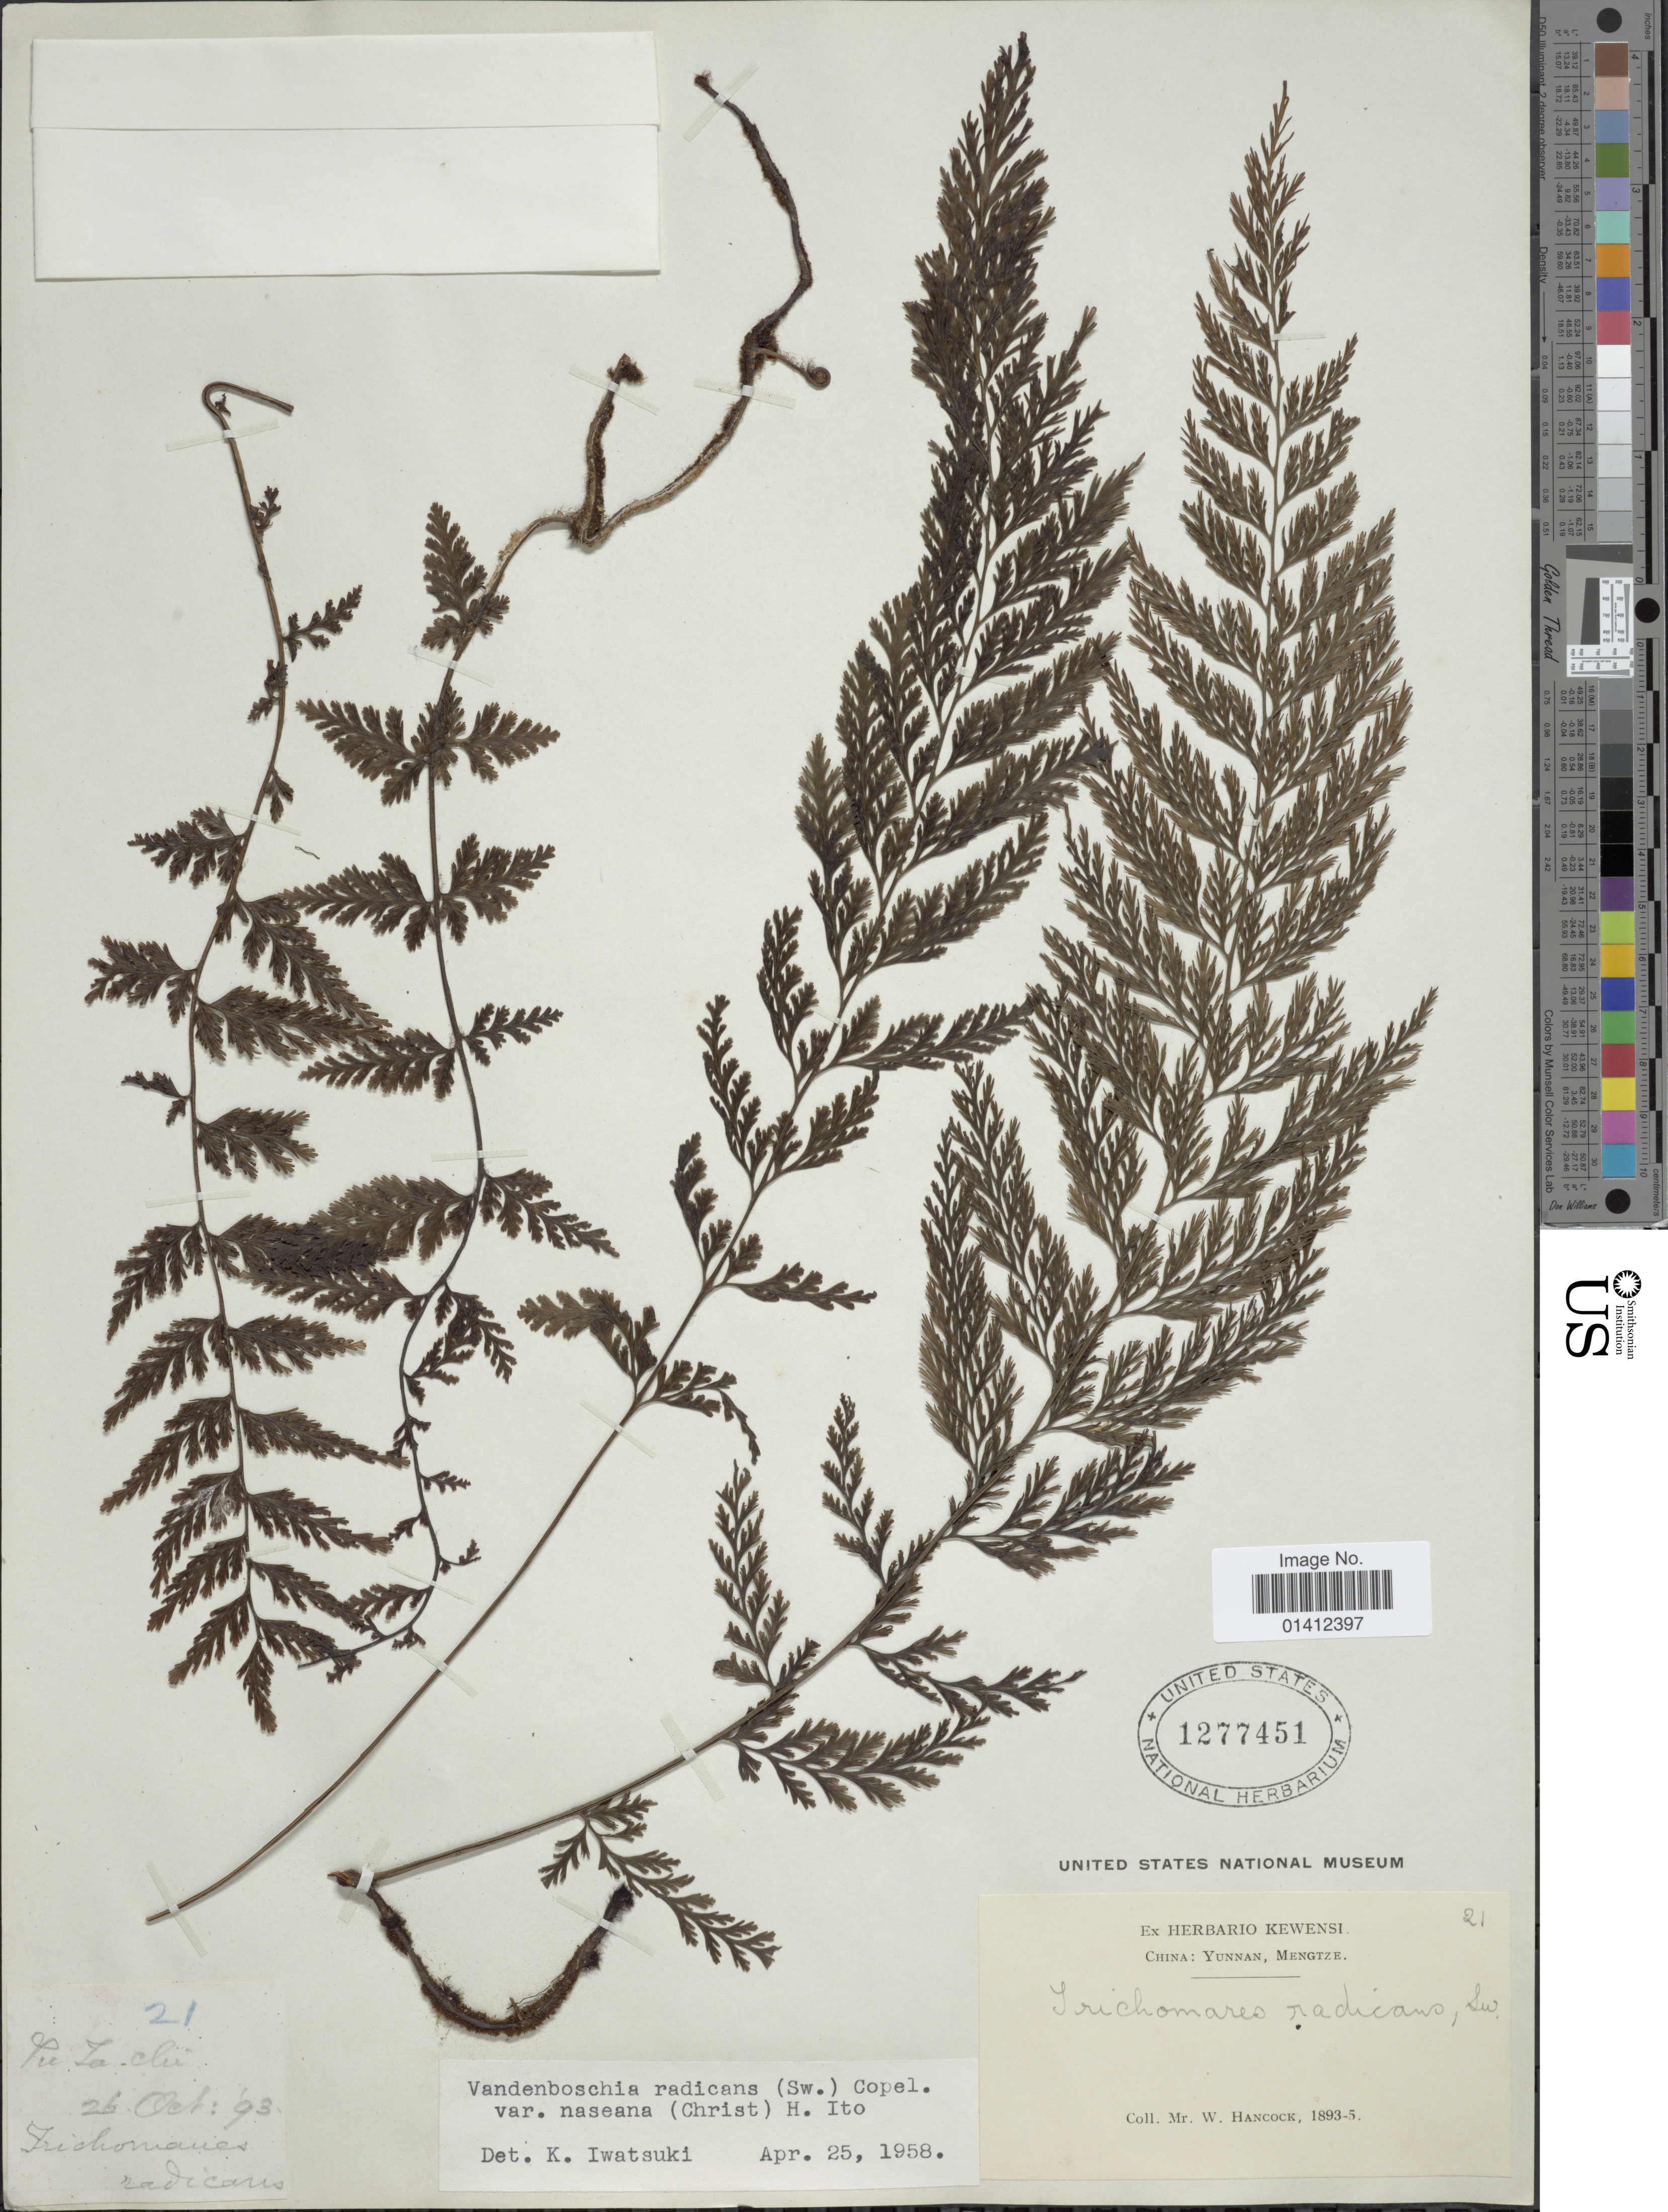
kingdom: Plantae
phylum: Tracheophyta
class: Polypodiopsida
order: Hymenophyllales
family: Hymenophyllaceae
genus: Vandenboschia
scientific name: Vandenboschia radicans var. naseana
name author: (Christ) H. Itô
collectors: W. Hancock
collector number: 21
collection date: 1893/1895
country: China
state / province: Yunnan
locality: Mengtze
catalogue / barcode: US 1277451